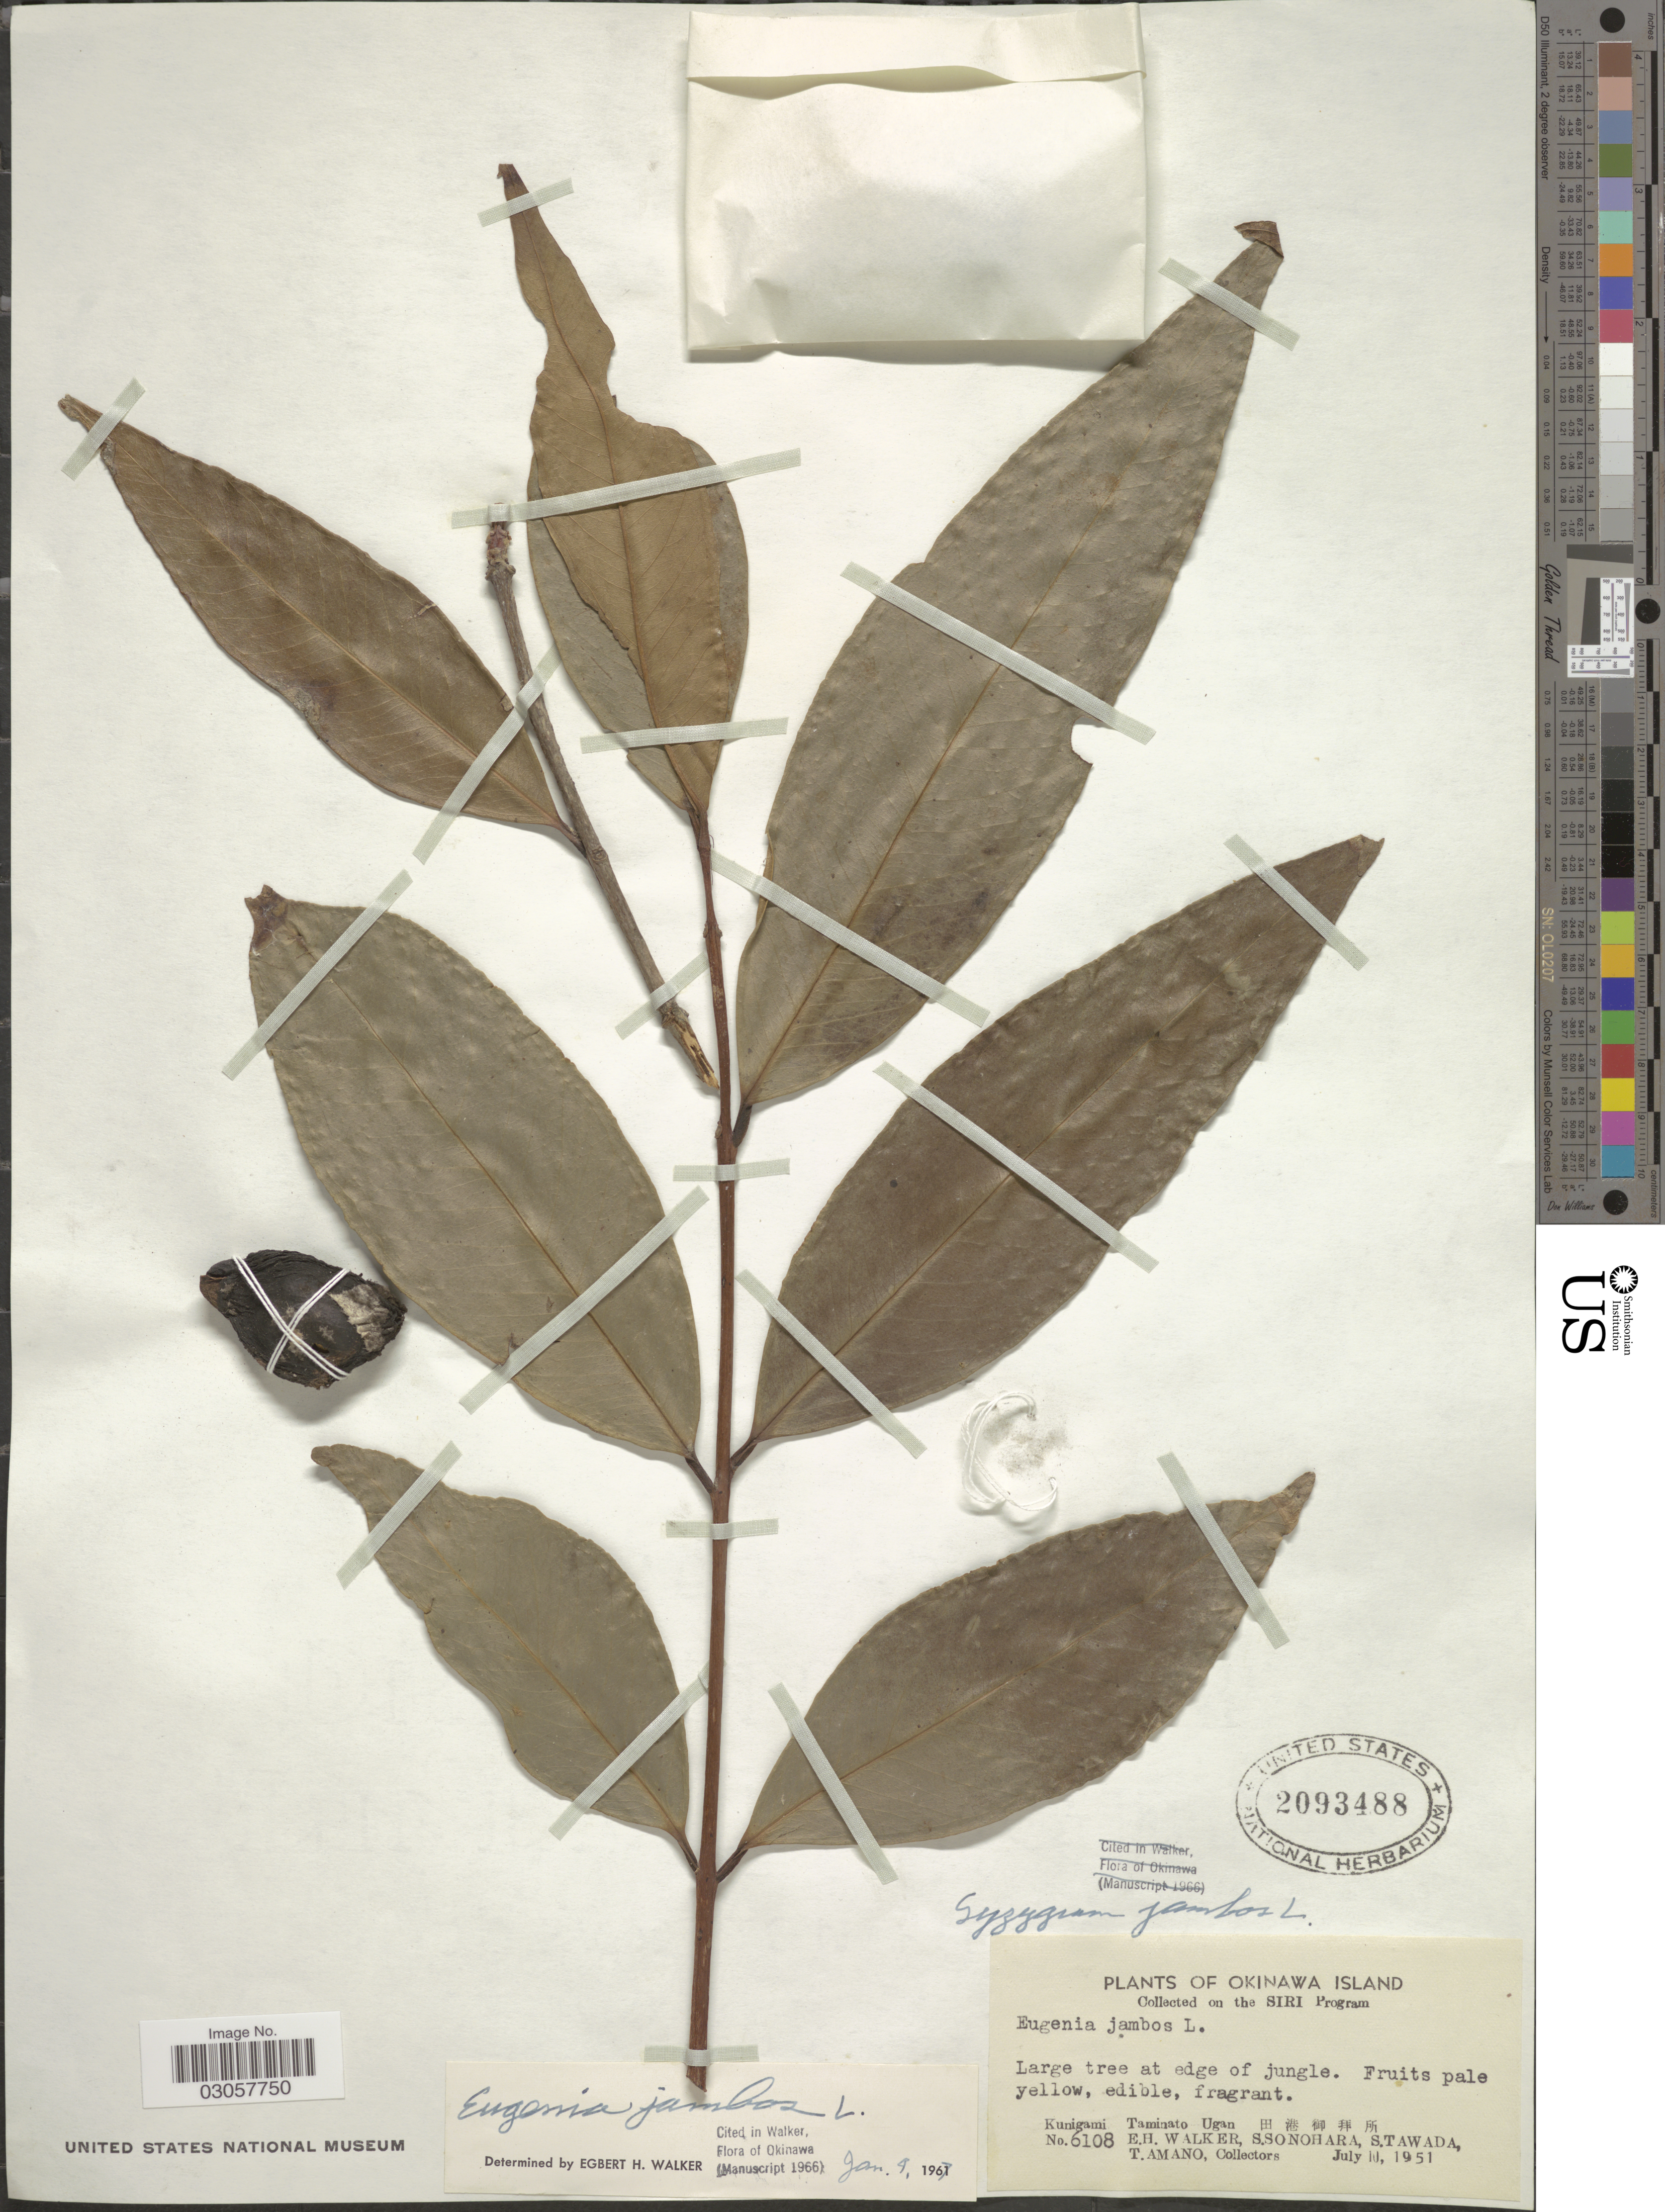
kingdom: Plantae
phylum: Tracheophyta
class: Magnoliopsida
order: Myrtales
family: Myrtaceae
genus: Syzygium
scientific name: Syzygium jambos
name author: (L.) Alston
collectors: E. H. Walker, S. Sonohara, S. Tawada & T. Amano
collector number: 6108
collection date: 1951-07-10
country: Japan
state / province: Okinawa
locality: Kunigami Taminato Ugan.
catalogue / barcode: US 2093488